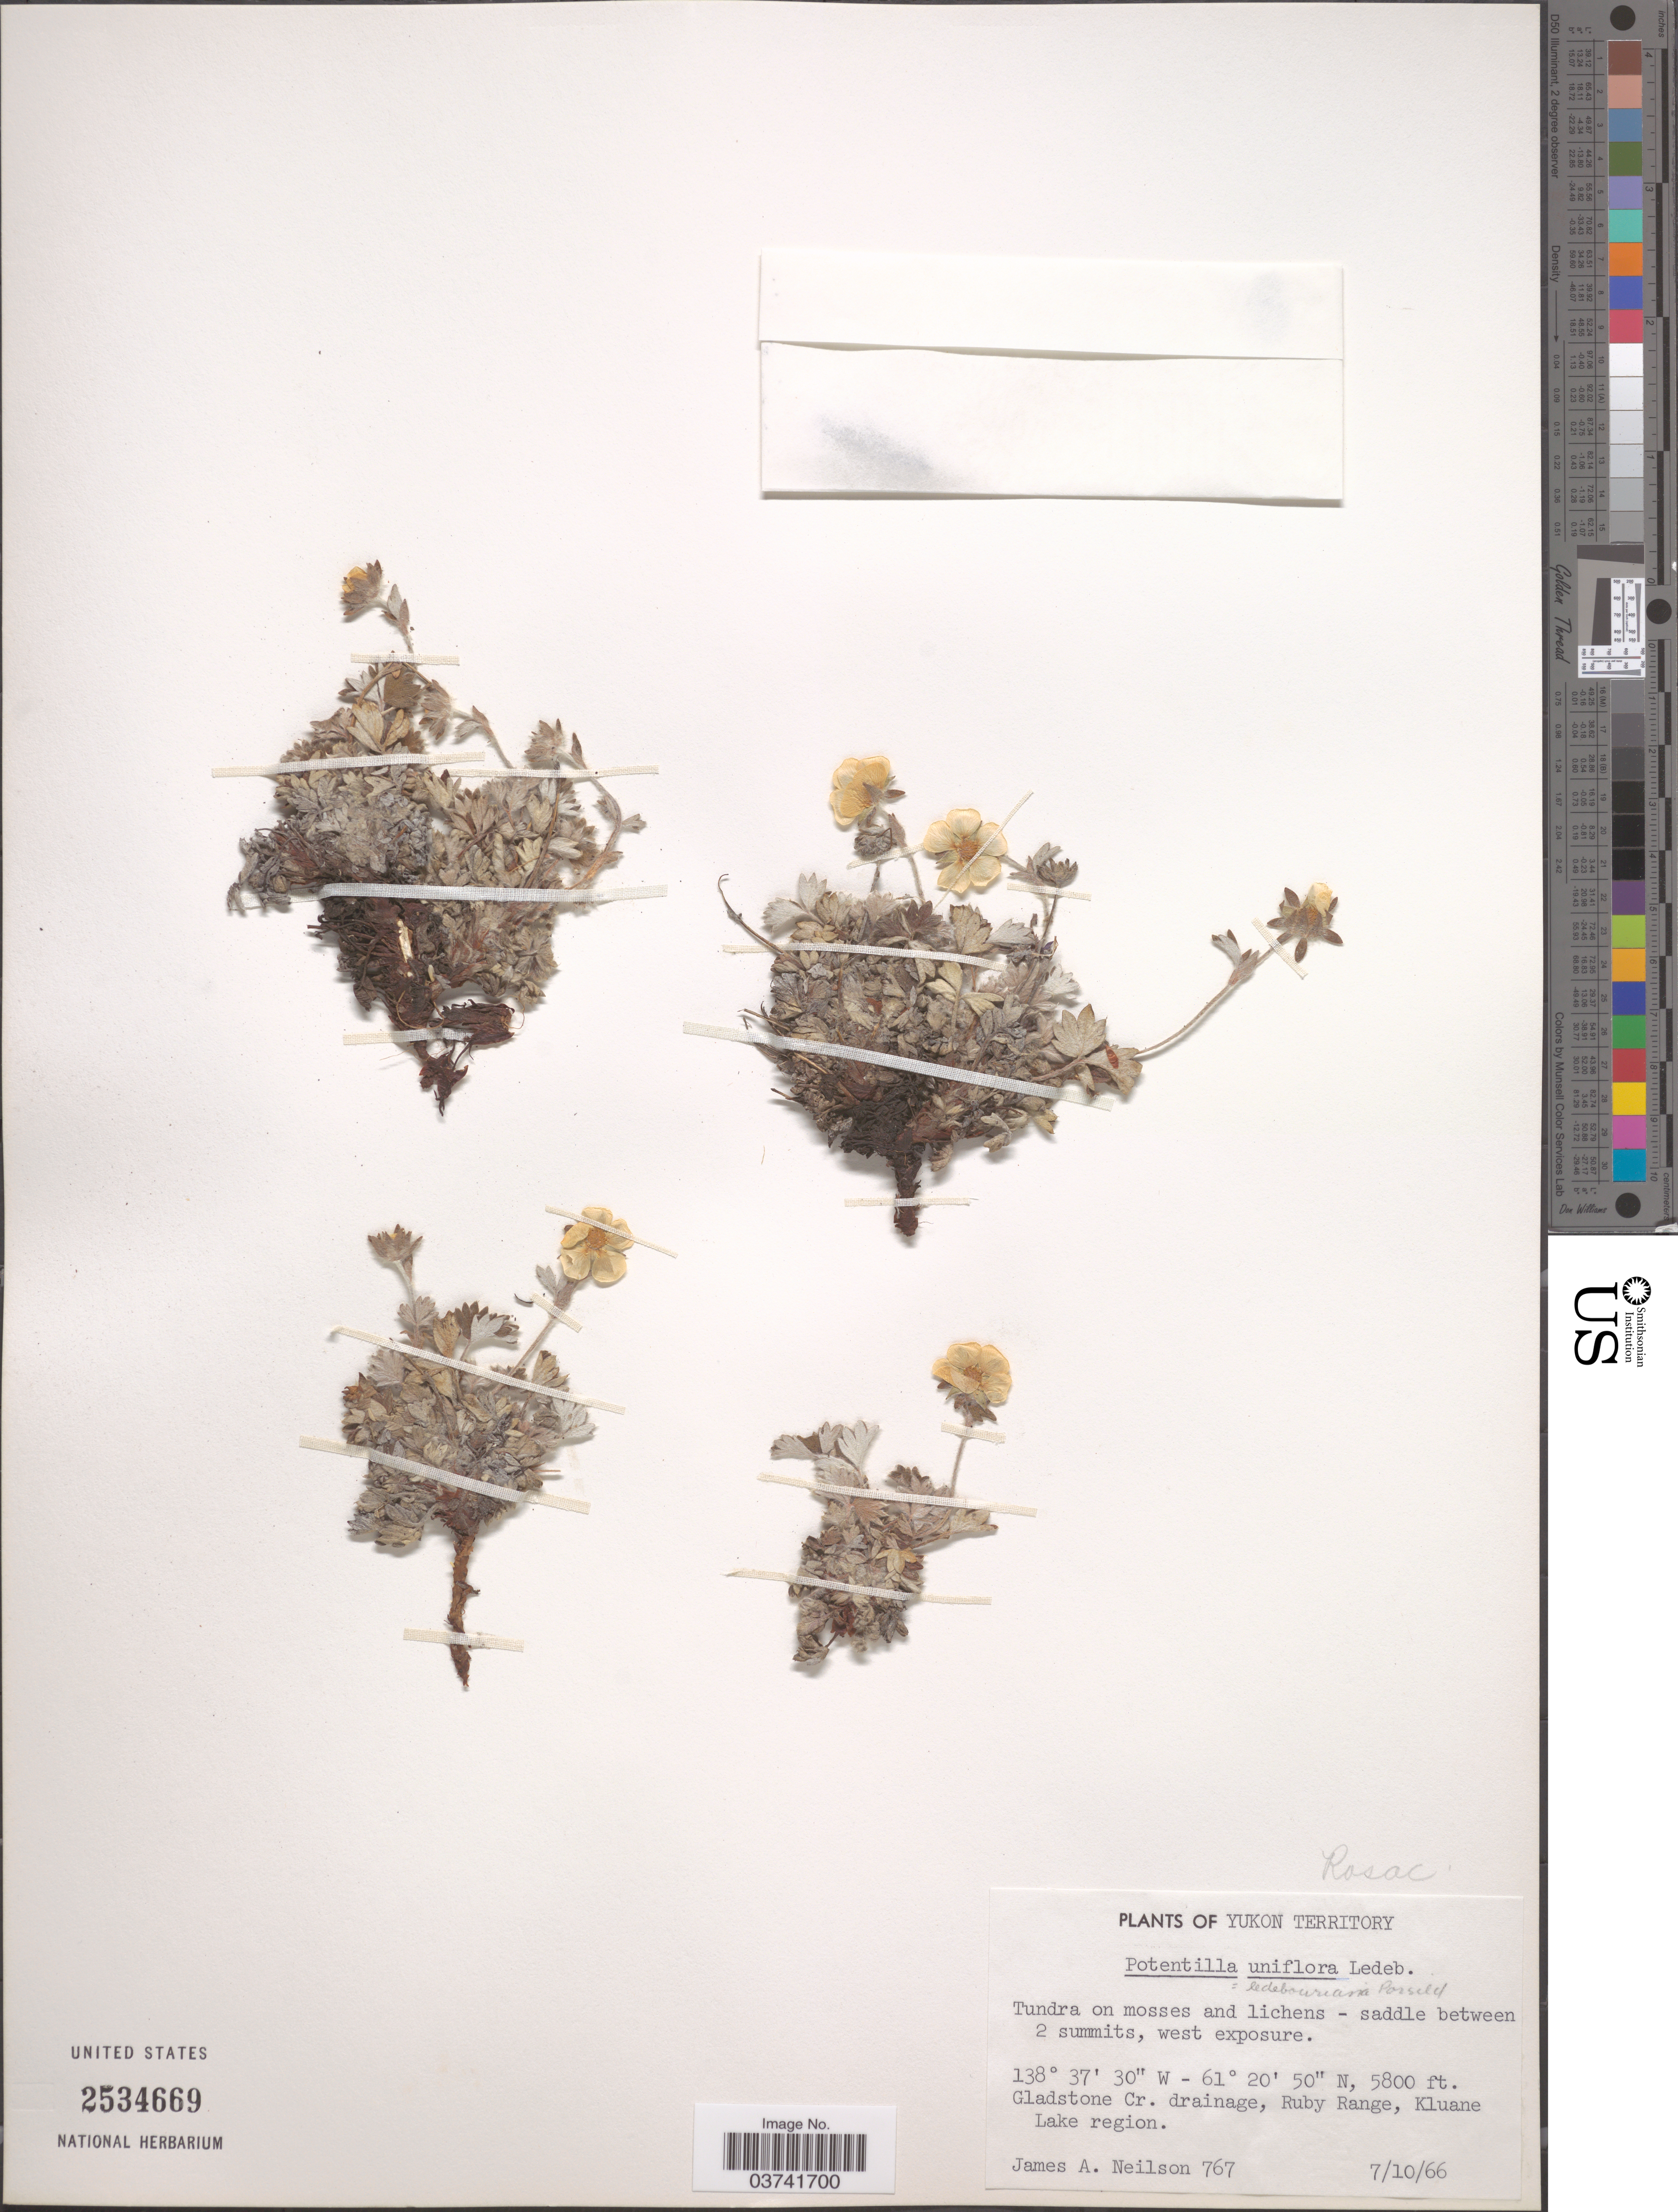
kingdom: Plantae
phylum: Tracheophyta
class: Magnoliopsida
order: Rosales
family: Rosaceae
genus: Potentilla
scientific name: Potentilla uniflora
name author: Ledeb.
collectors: J. Neilson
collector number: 767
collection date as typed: Transcribed d/m/y: 7/10/66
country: Canada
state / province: Yukon Territory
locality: Gladstone Cr. drainage, Ruby Range, Kluane Lake region.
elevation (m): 1768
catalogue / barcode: US 2534669